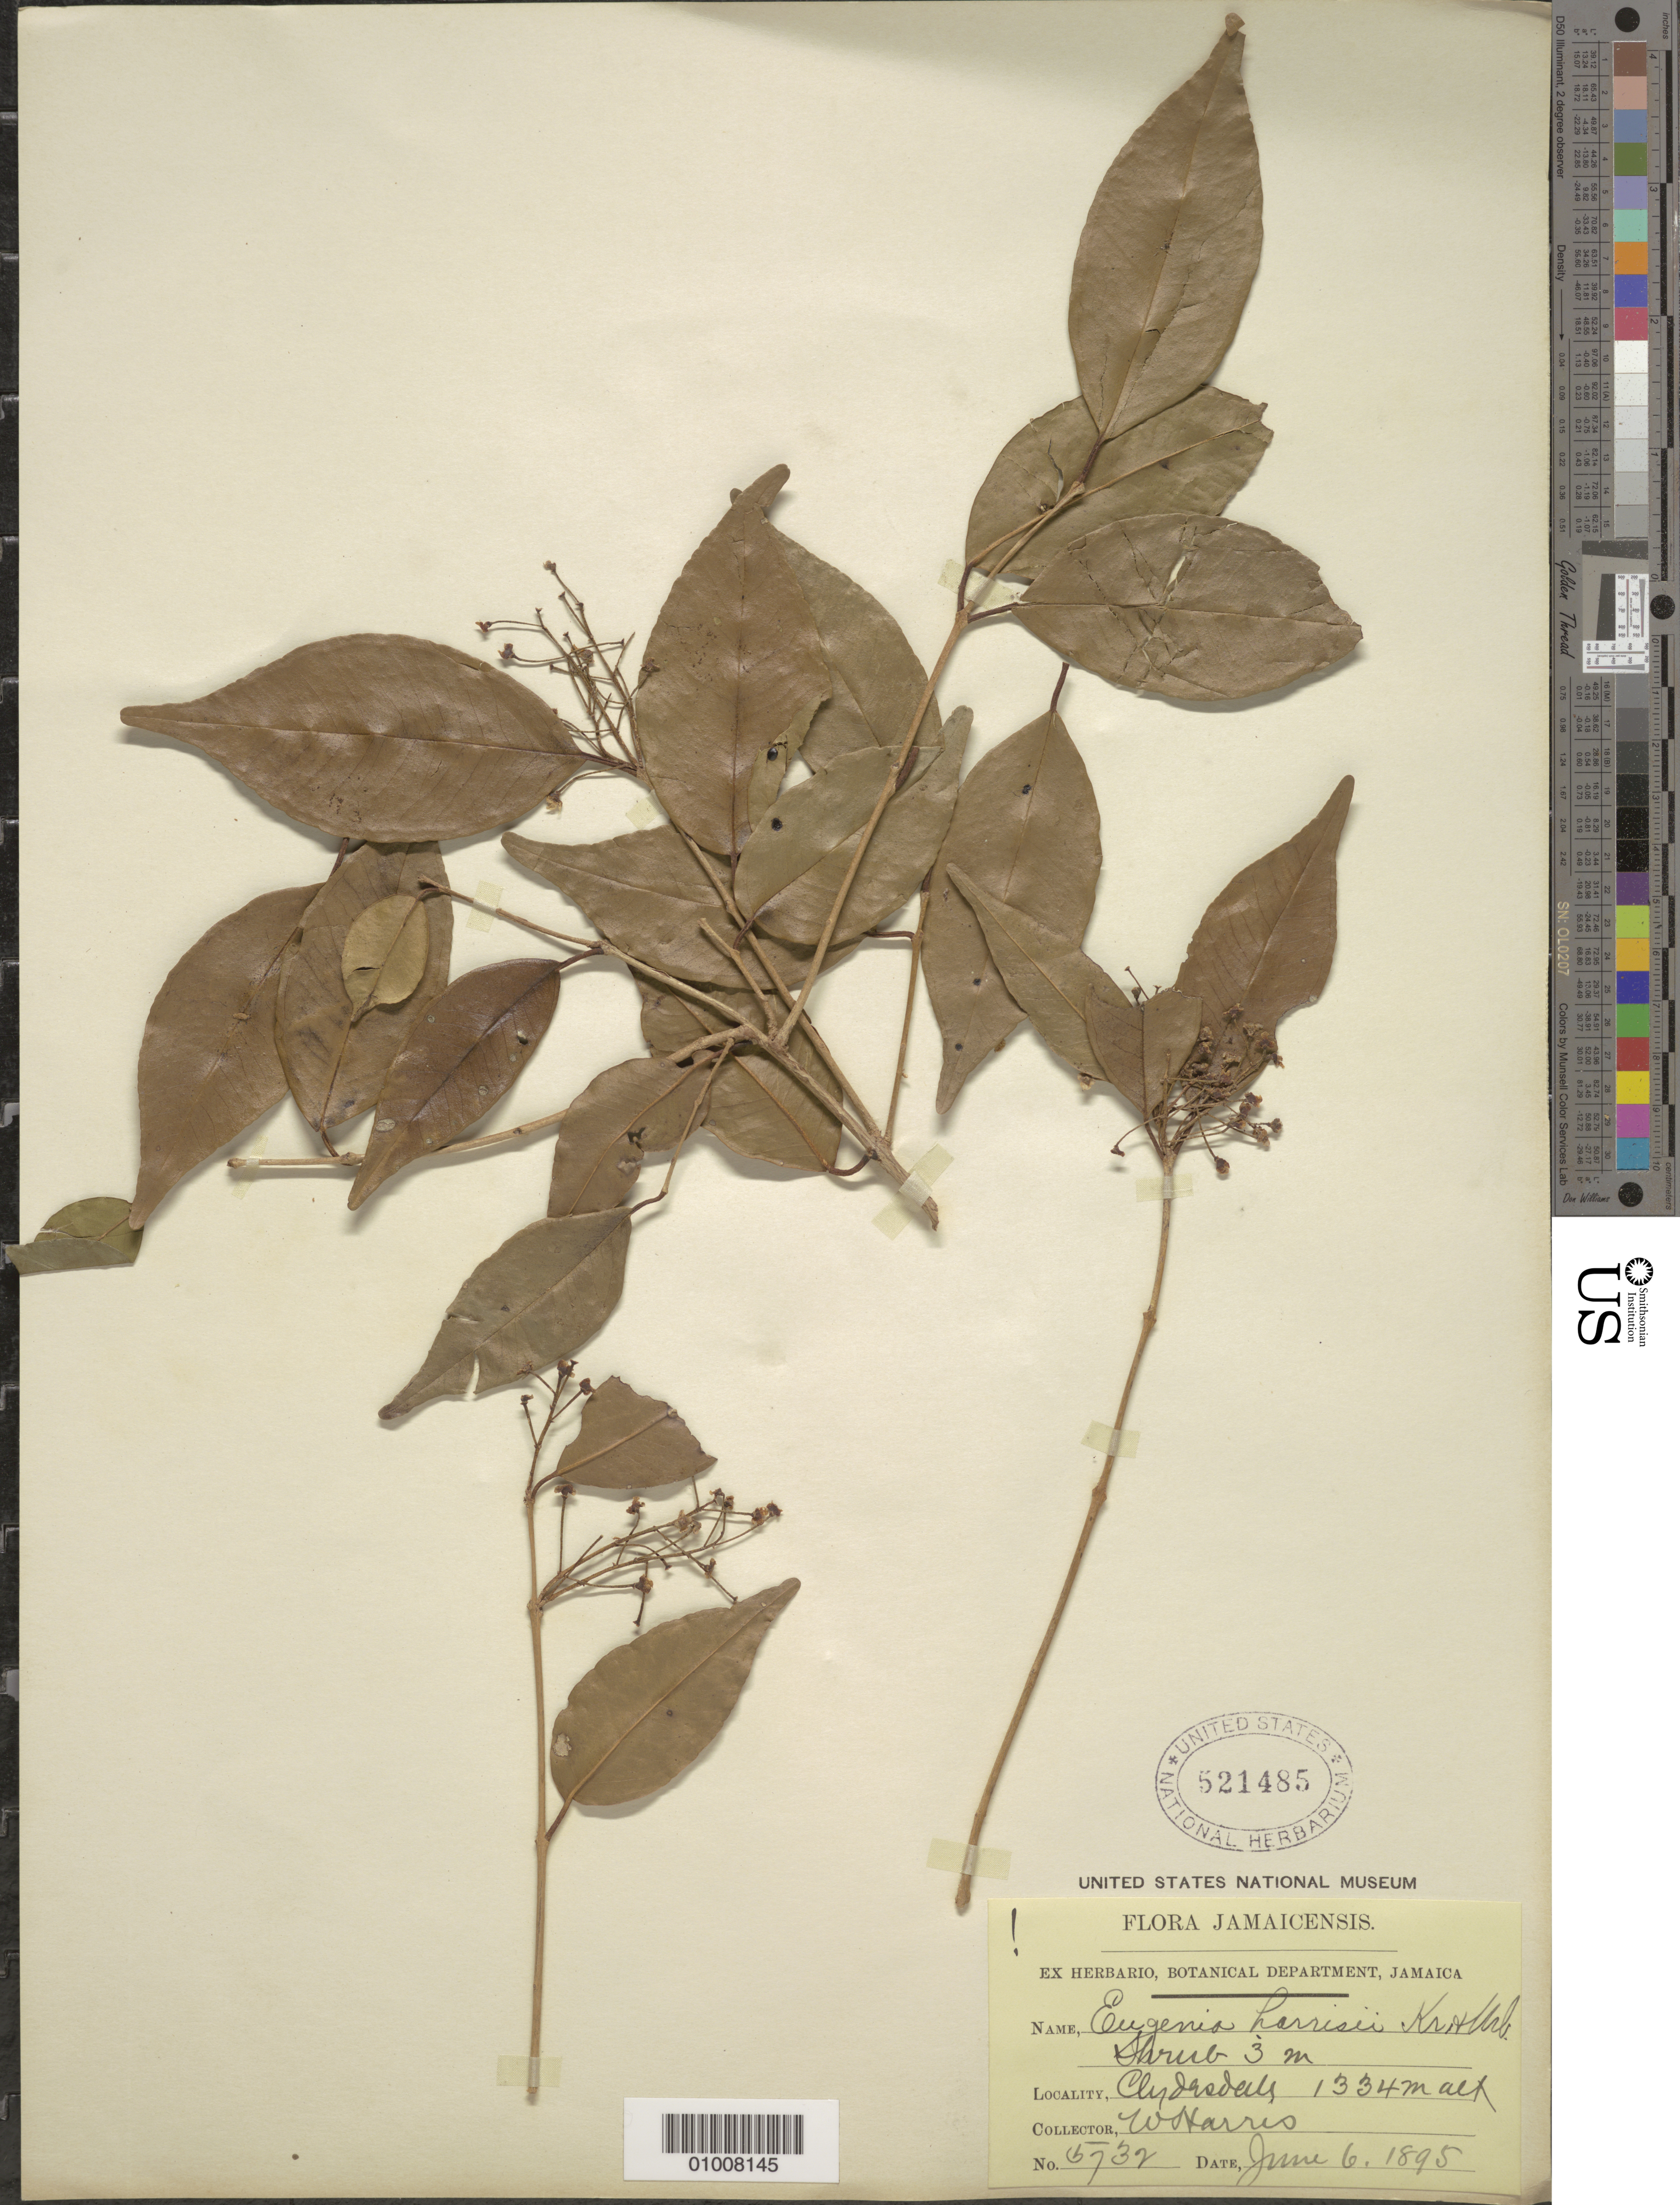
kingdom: Plantae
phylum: Tracheophyta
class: Magnoliopsida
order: Myrtales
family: Myrtaceae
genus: Eugenia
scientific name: Eugenia harrisii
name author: Krug & Urb.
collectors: W. Harris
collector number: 5732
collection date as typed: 06 Jun 1895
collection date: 1895-06-06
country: Jamaica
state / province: Saint Andrew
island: Jamaica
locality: Clydesdale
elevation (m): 1334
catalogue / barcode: US 521485